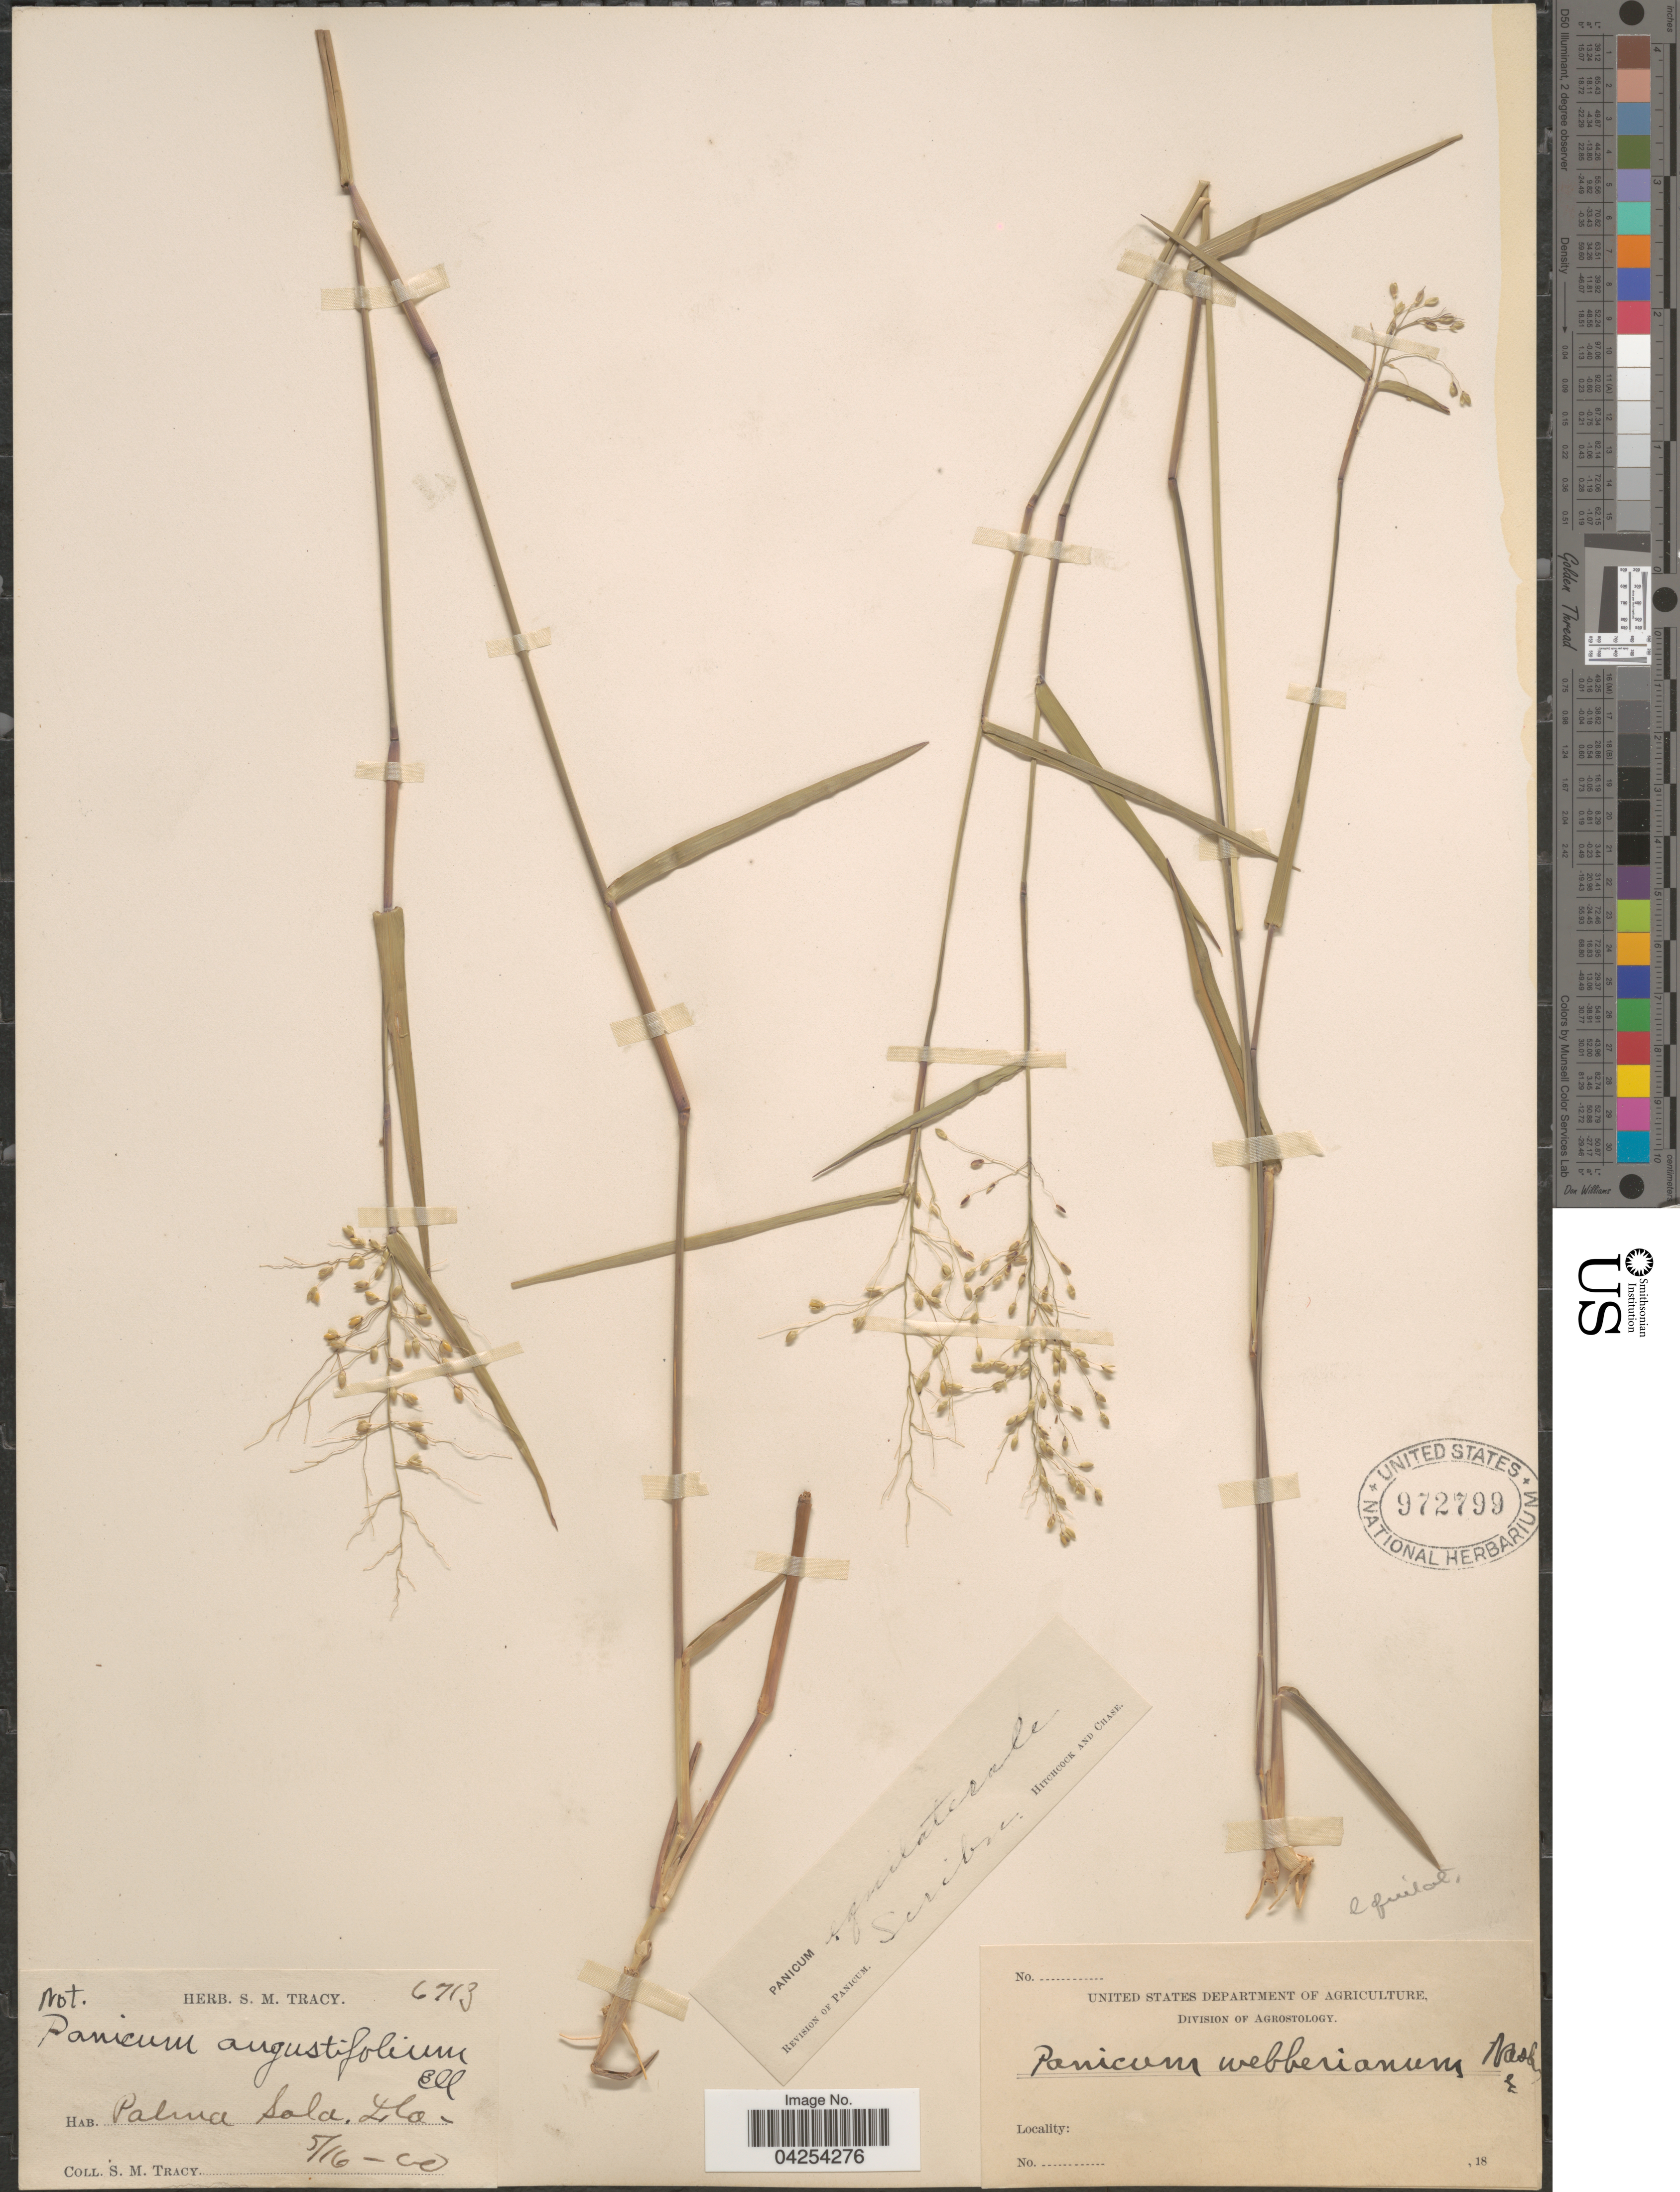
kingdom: Plantae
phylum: Tracheophyta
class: Liliopsida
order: Poales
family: Poaceae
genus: Dichanthelium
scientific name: Dichanthelium commutatum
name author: (Schult.) Gould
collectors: S. M. Tracy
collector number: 6713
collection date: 1800-05-16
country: United States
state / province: Florida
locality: Palma Sola.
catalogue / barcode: US 972799